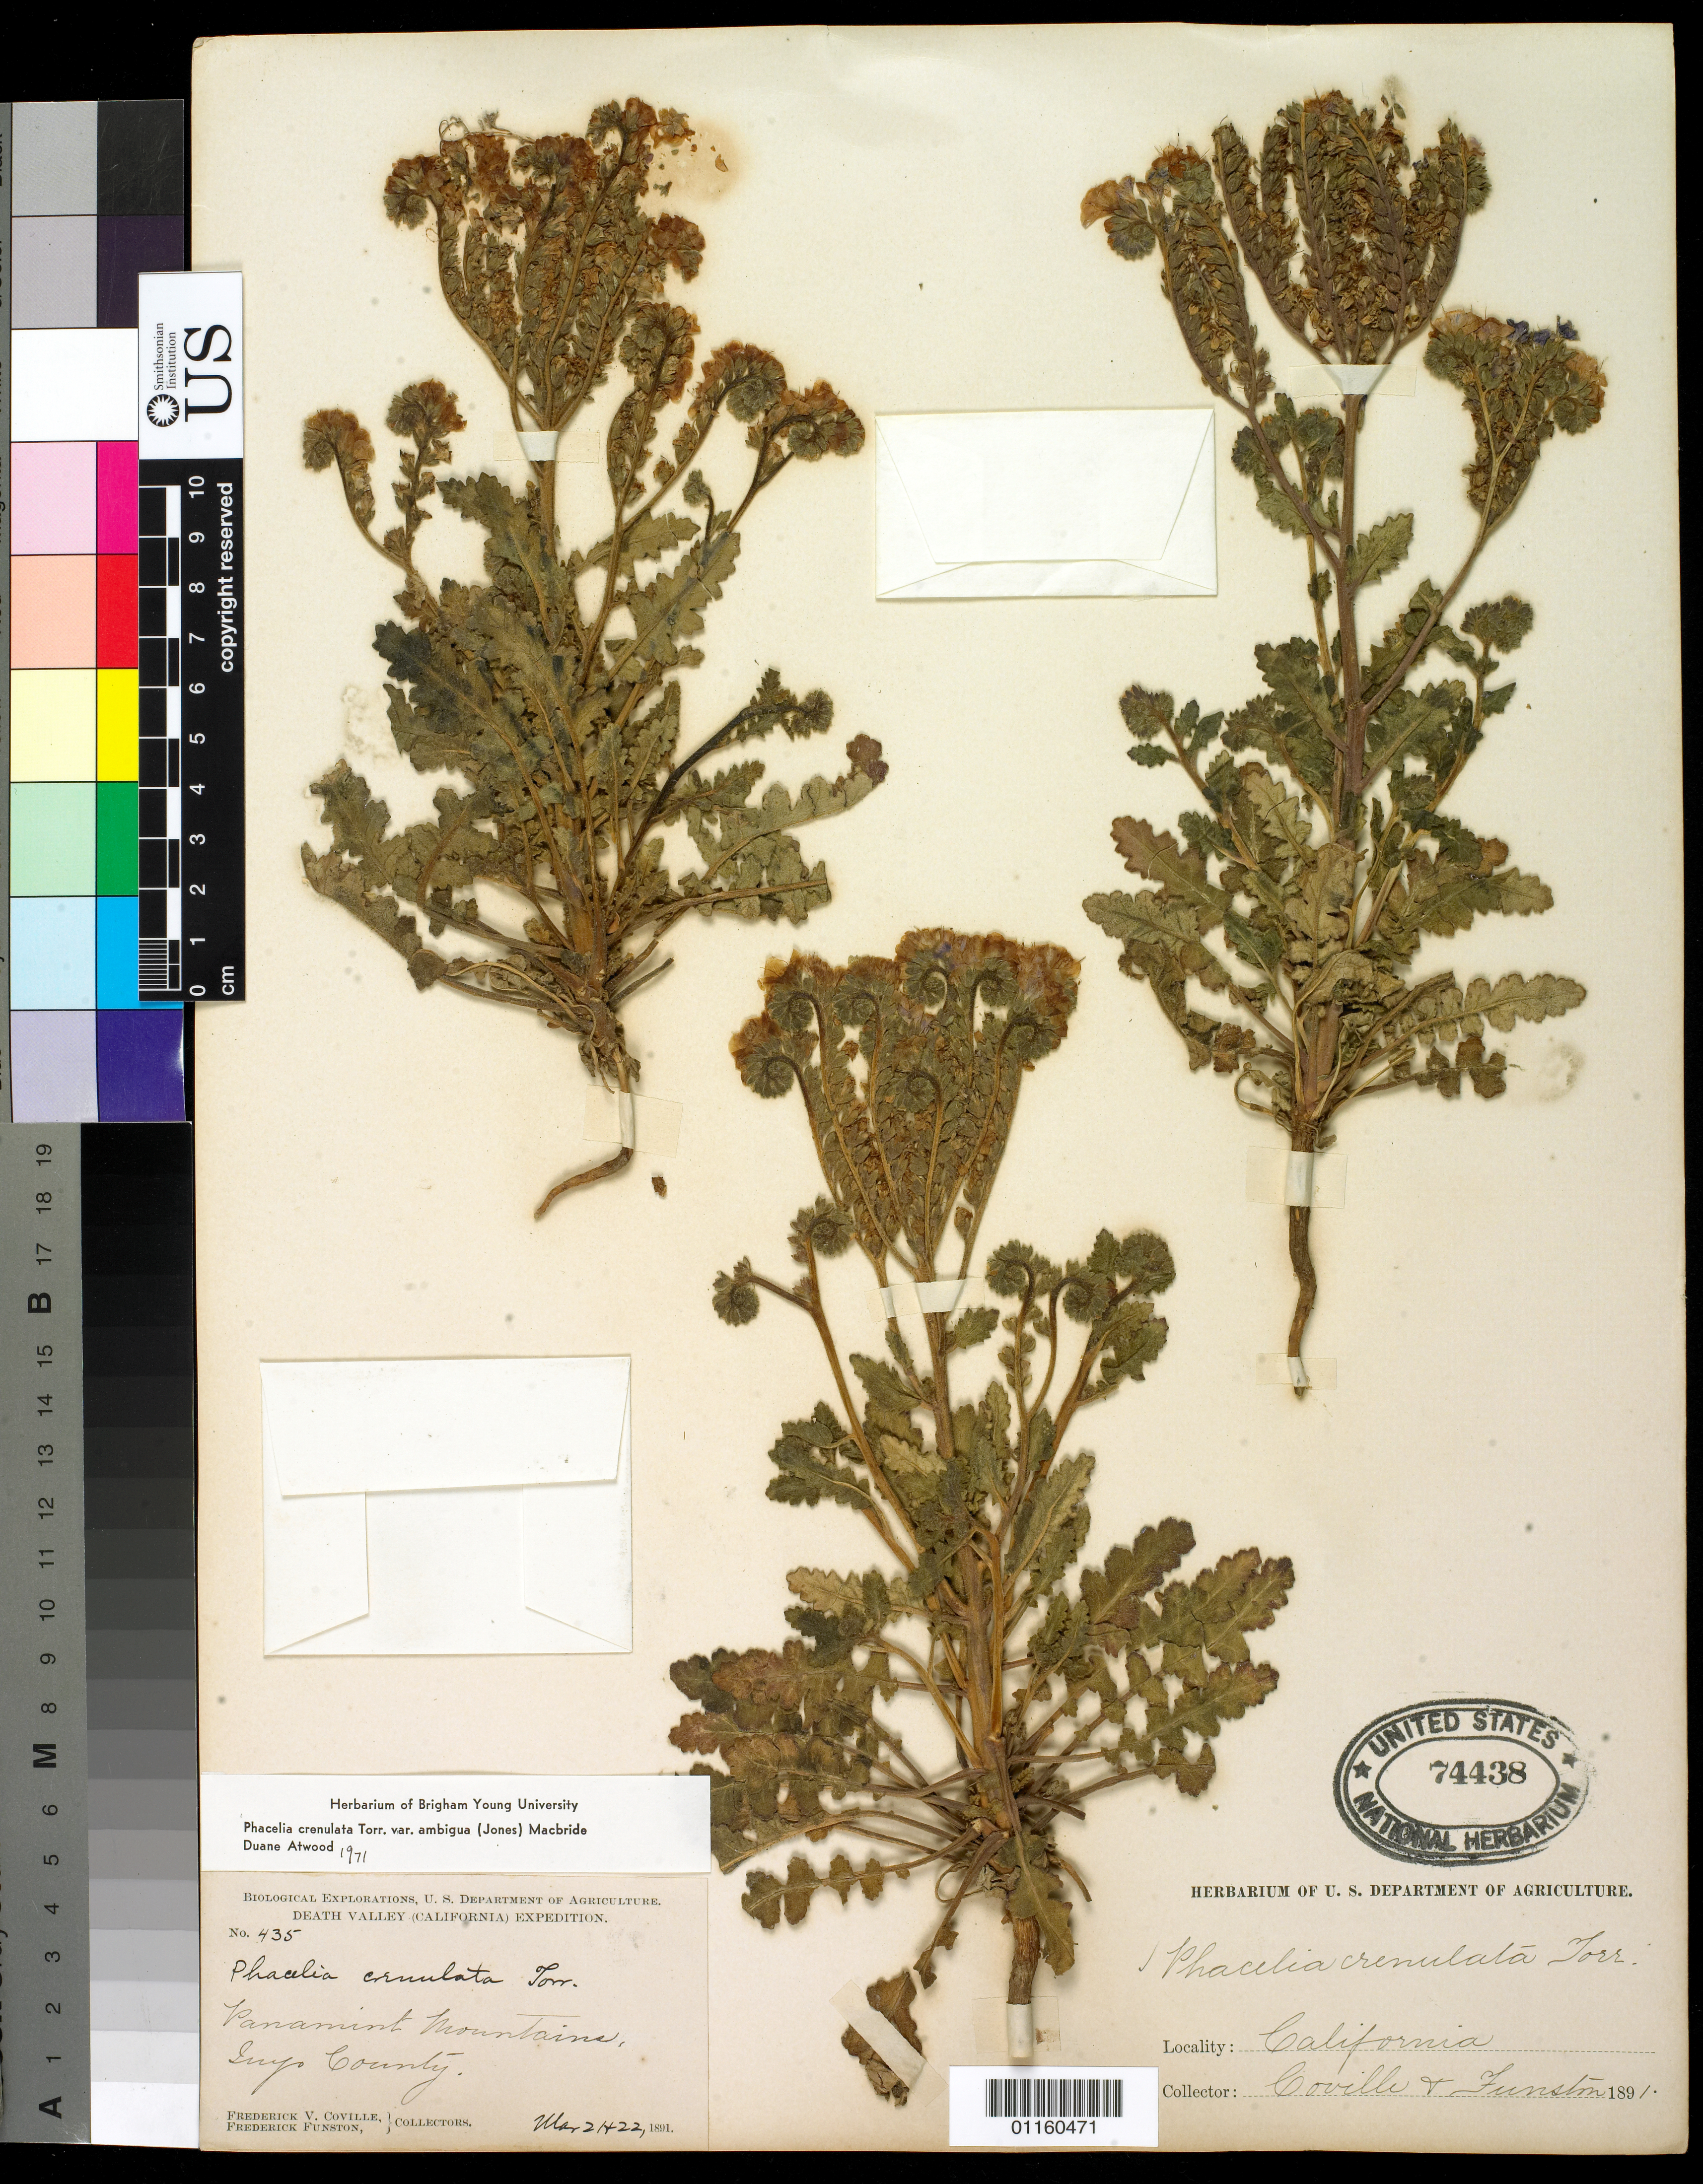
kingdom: Plantae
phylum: Tracheophyta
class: Magnoliopsida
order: Boraginales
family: Hydrophyllaceae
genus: Phacelia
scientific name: Phacelia crenulata var. ambigua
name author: (M.E. Jones) J.F. Macbr.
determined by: Atwood, D.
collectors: F. V. Coville & F. Funston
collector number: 435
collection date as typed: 21 Mar 1891 and 22 Mar 1891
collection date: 1891-03-21,1891-03-22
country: United States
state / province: California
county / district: Inyo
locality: Panamint Mountains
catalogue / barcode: US 74438